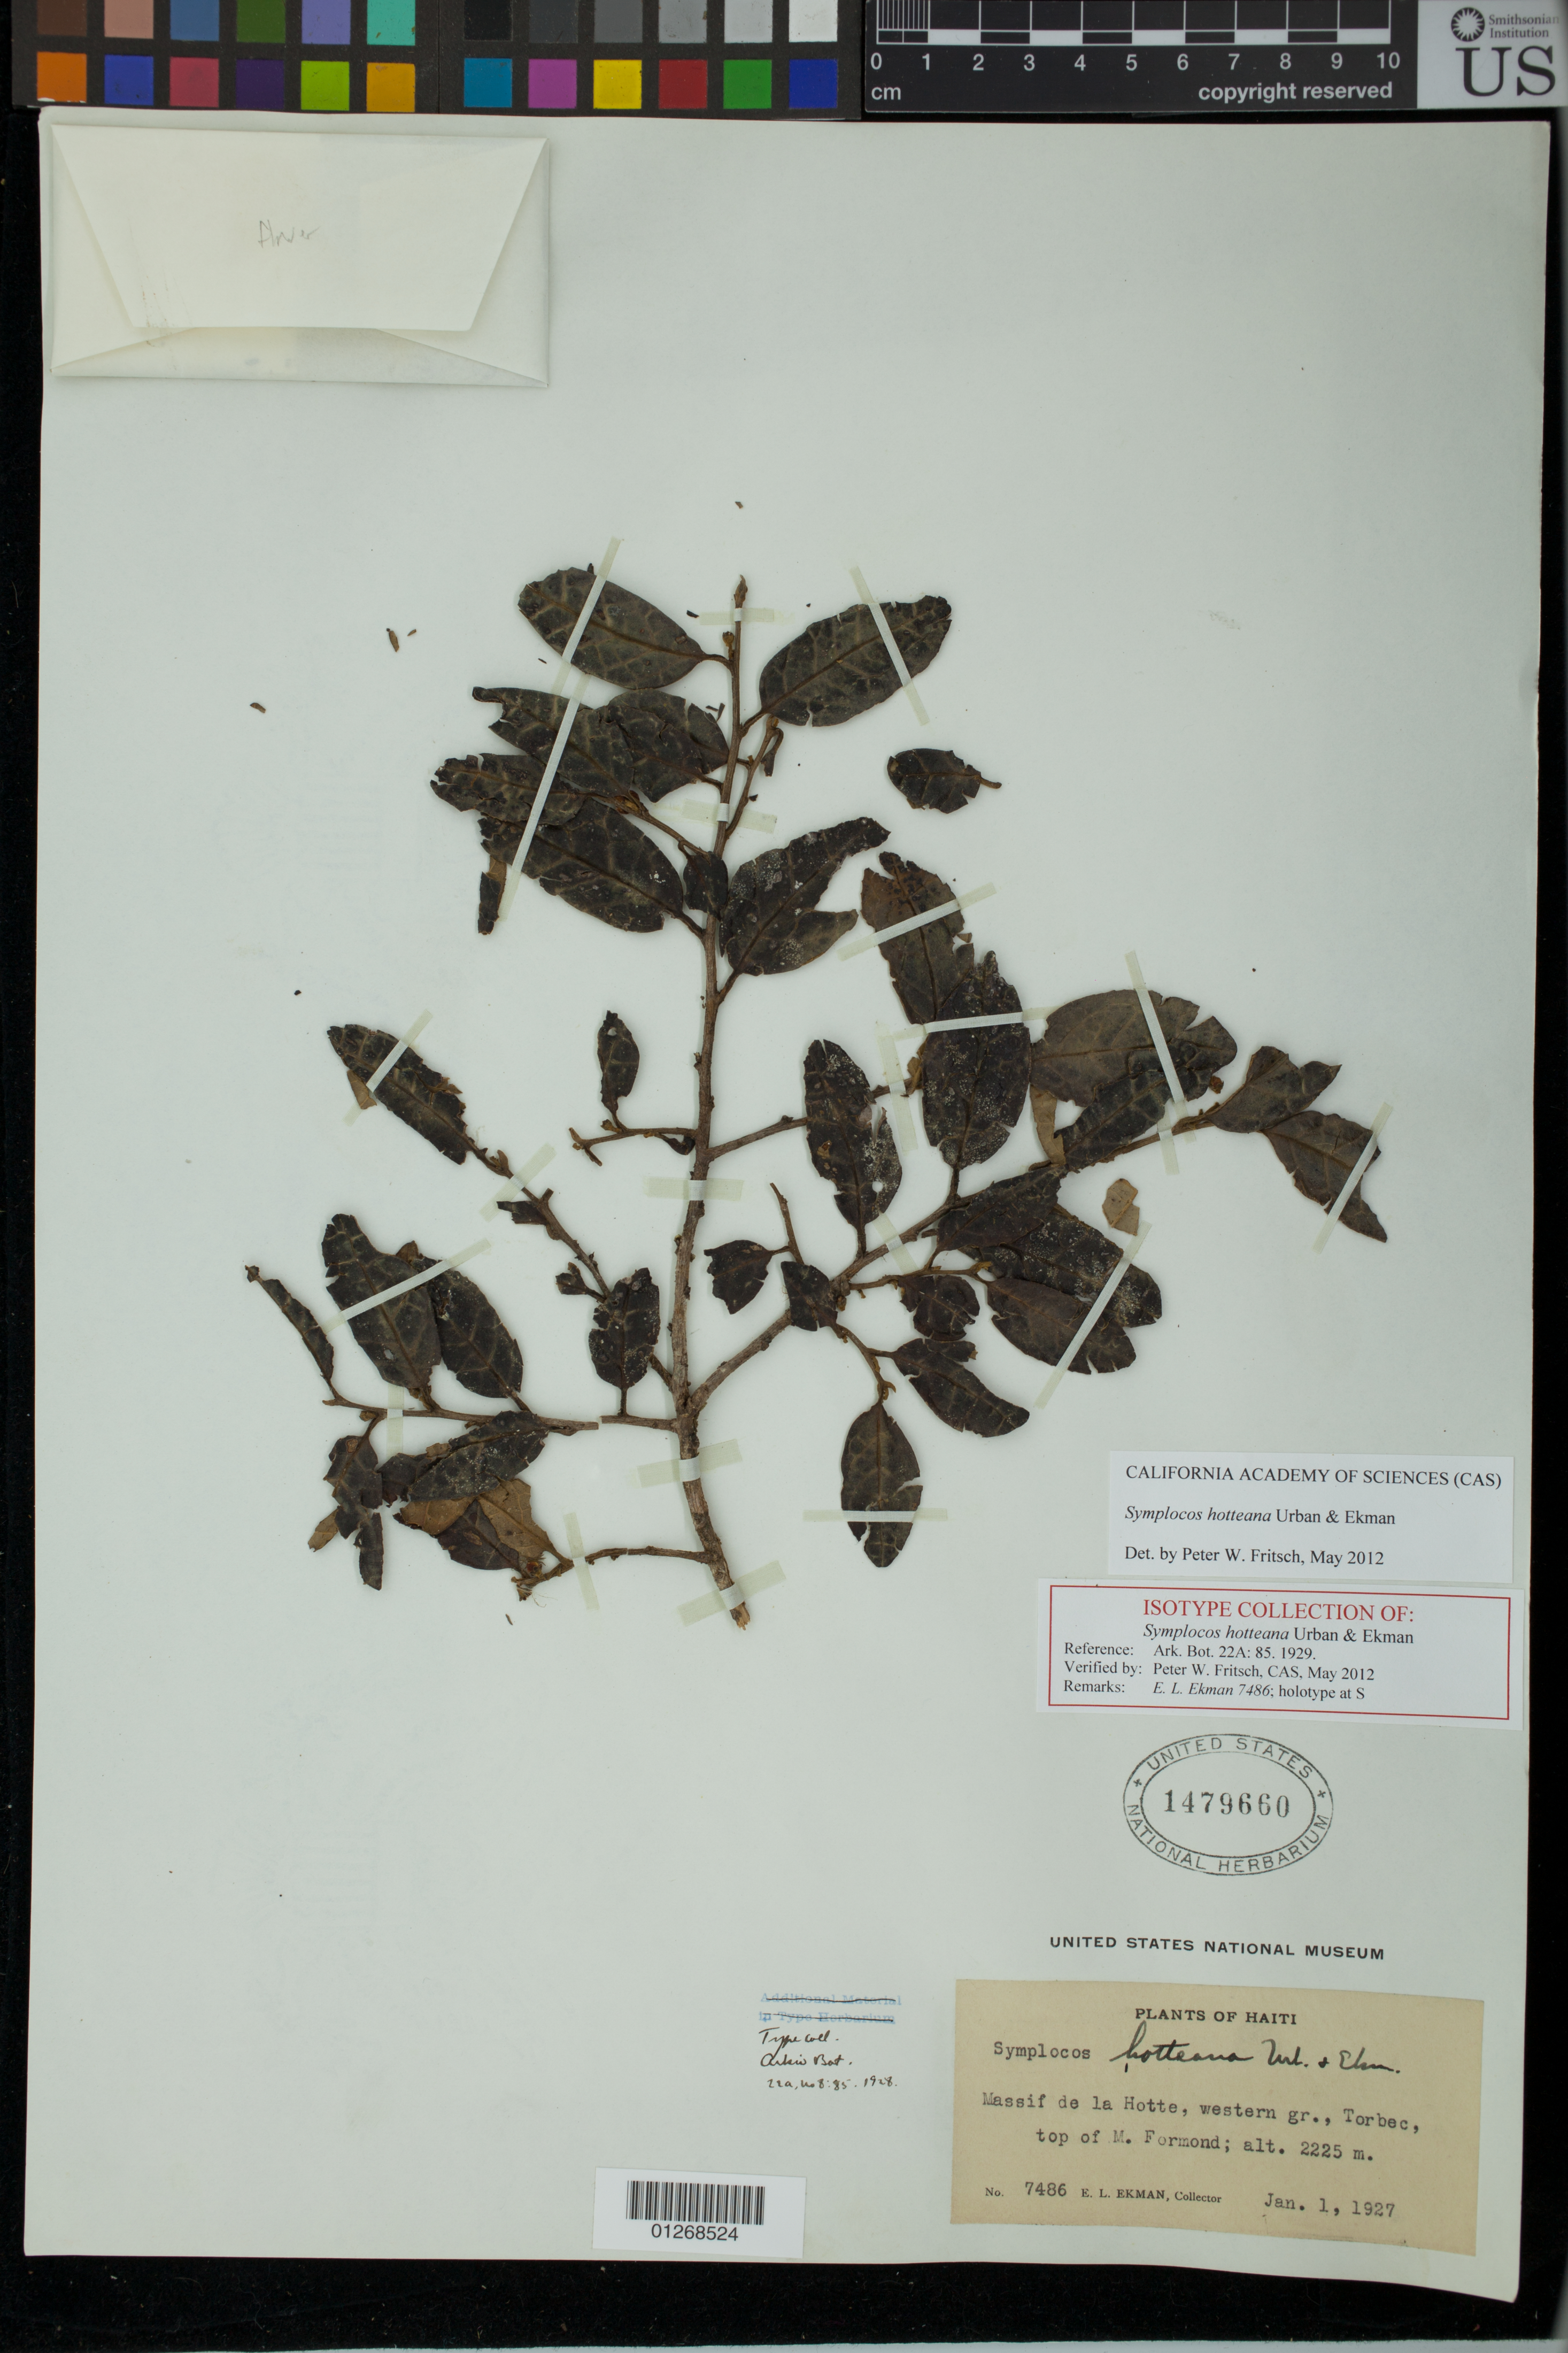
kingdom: Plantae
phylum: Tracheophyta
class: Magnoliopsida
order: Ericales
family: Symplocaceae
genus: Symplocos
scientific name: Symplocos hotteana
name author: Urb. & Ekman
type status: Isotype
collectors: E. L. Ekman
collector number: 7486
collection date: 1927-01-01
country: Haiti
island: Hispaniola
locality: Massif de la Hotte, western group, near Torbec, top of M. Formond.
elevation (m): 2225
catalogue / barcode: US 1479660